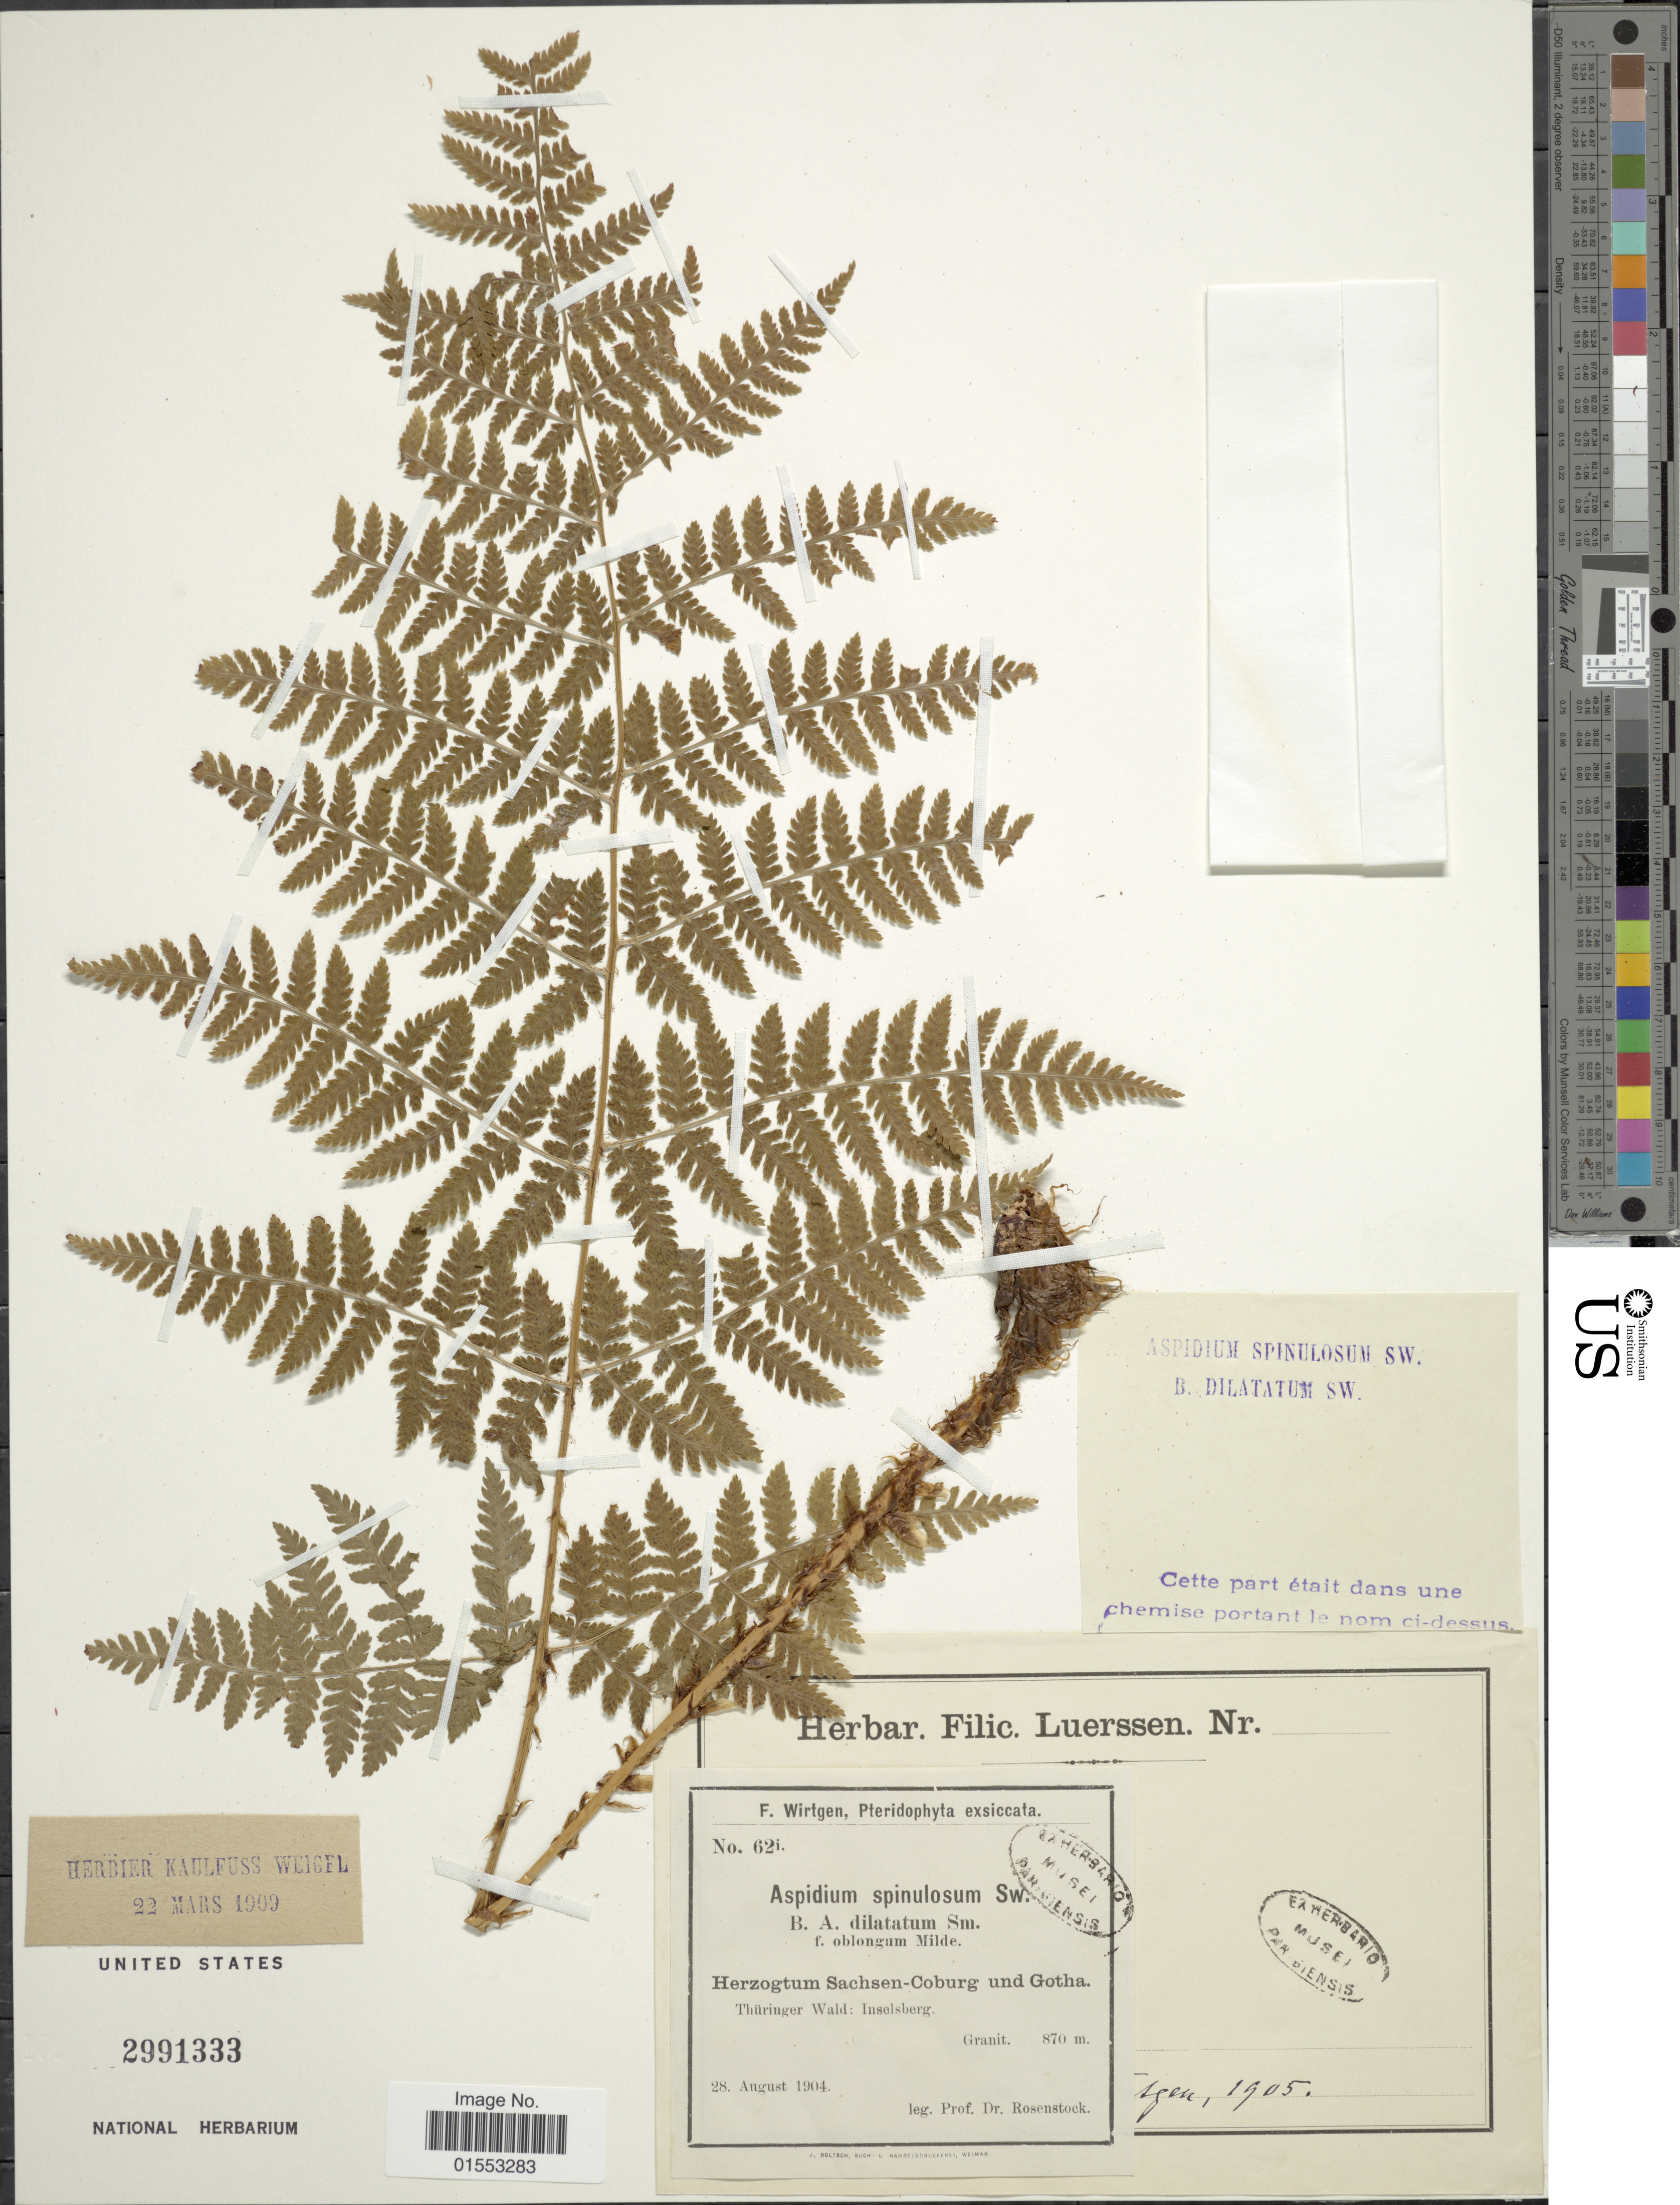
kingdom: Plantae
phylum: Tracheophyta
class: Polypodiopsida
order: Polypodiales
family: Dryopteridaceae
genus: Dryopteris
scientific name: Dryopteris dilatata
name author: (Hoffm.) A. Gray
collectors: -- Rosenstock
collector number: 62i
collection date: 1904-08-28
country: Germany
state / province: Thuringia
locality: Herzogtum Sachsen-Coburg und Gotha. Thüringen Wald: Inselsberg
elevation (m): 870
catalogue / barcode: US 2991333